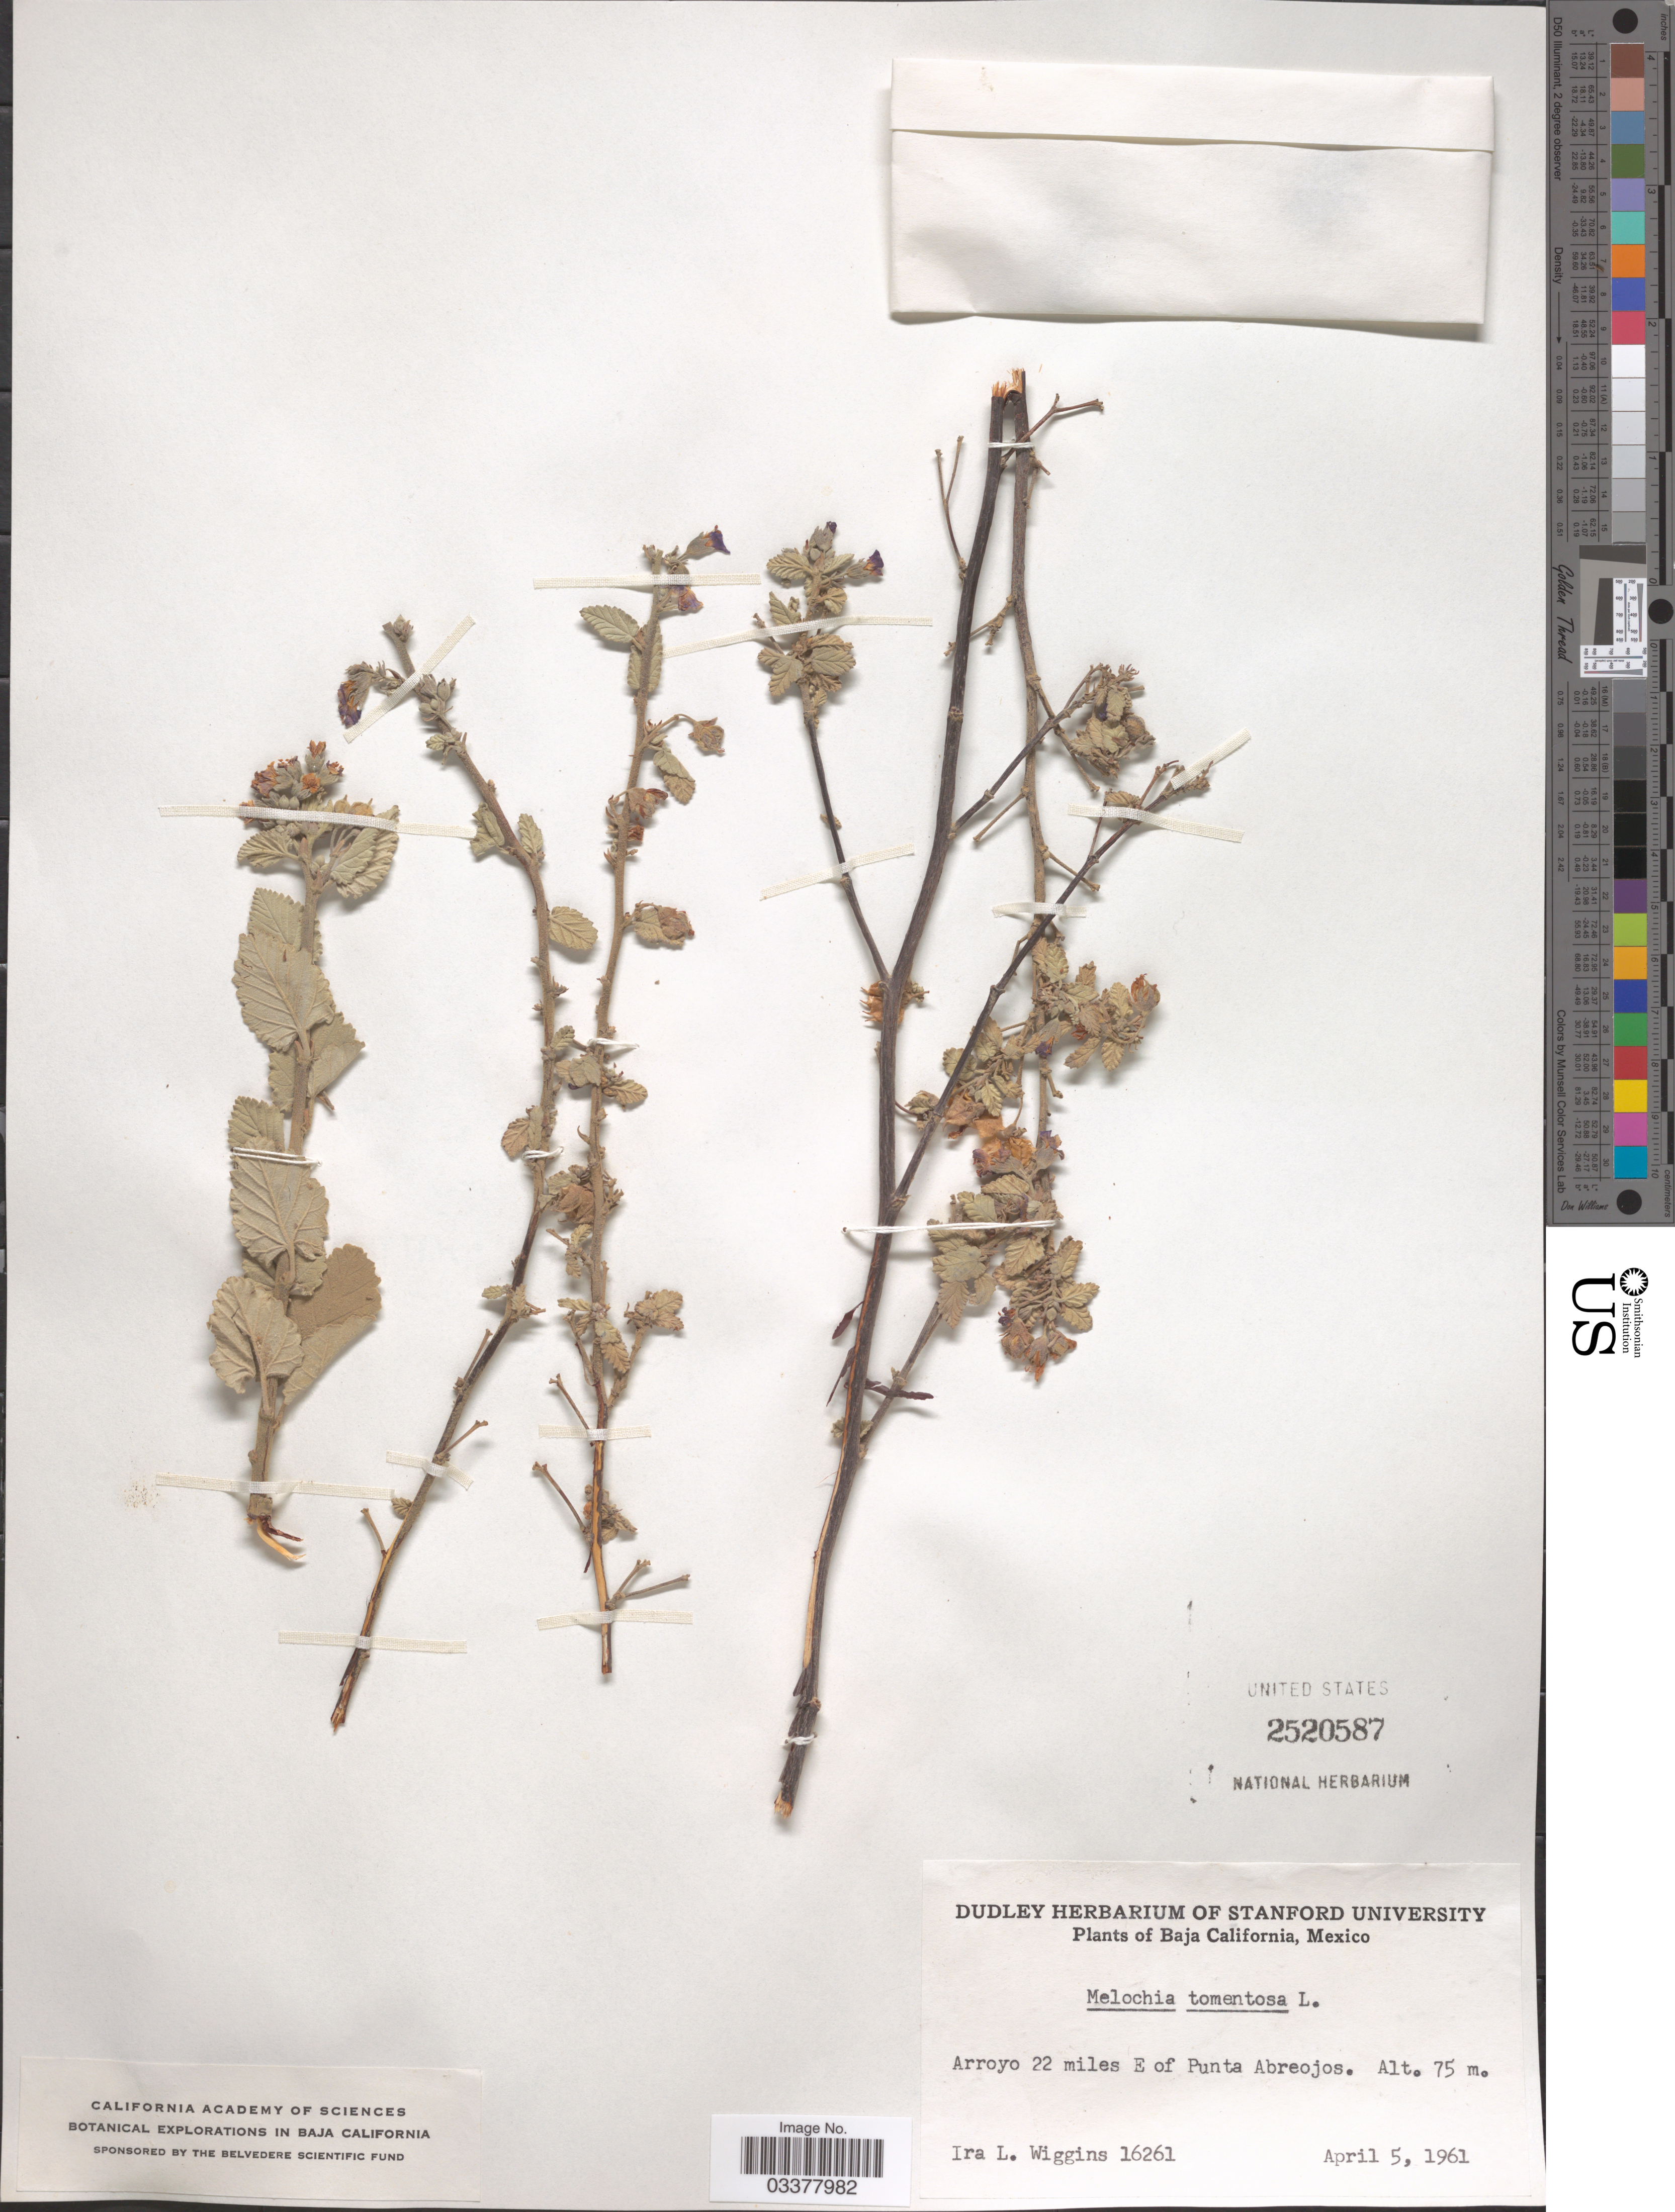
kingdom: Plantae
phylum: Tracheophyta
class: Magnoliopsida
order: Malvales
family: Malvaceae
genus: Melochia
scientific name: Melochia tomentosa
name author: L.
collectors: I. L. Wiggins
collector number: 16261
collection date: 1961-04-05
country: Mexico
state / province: Baja California Sur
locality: Arroyo 22 miles E of Punta Abreojos.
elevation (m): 75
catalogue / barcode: US 2520587